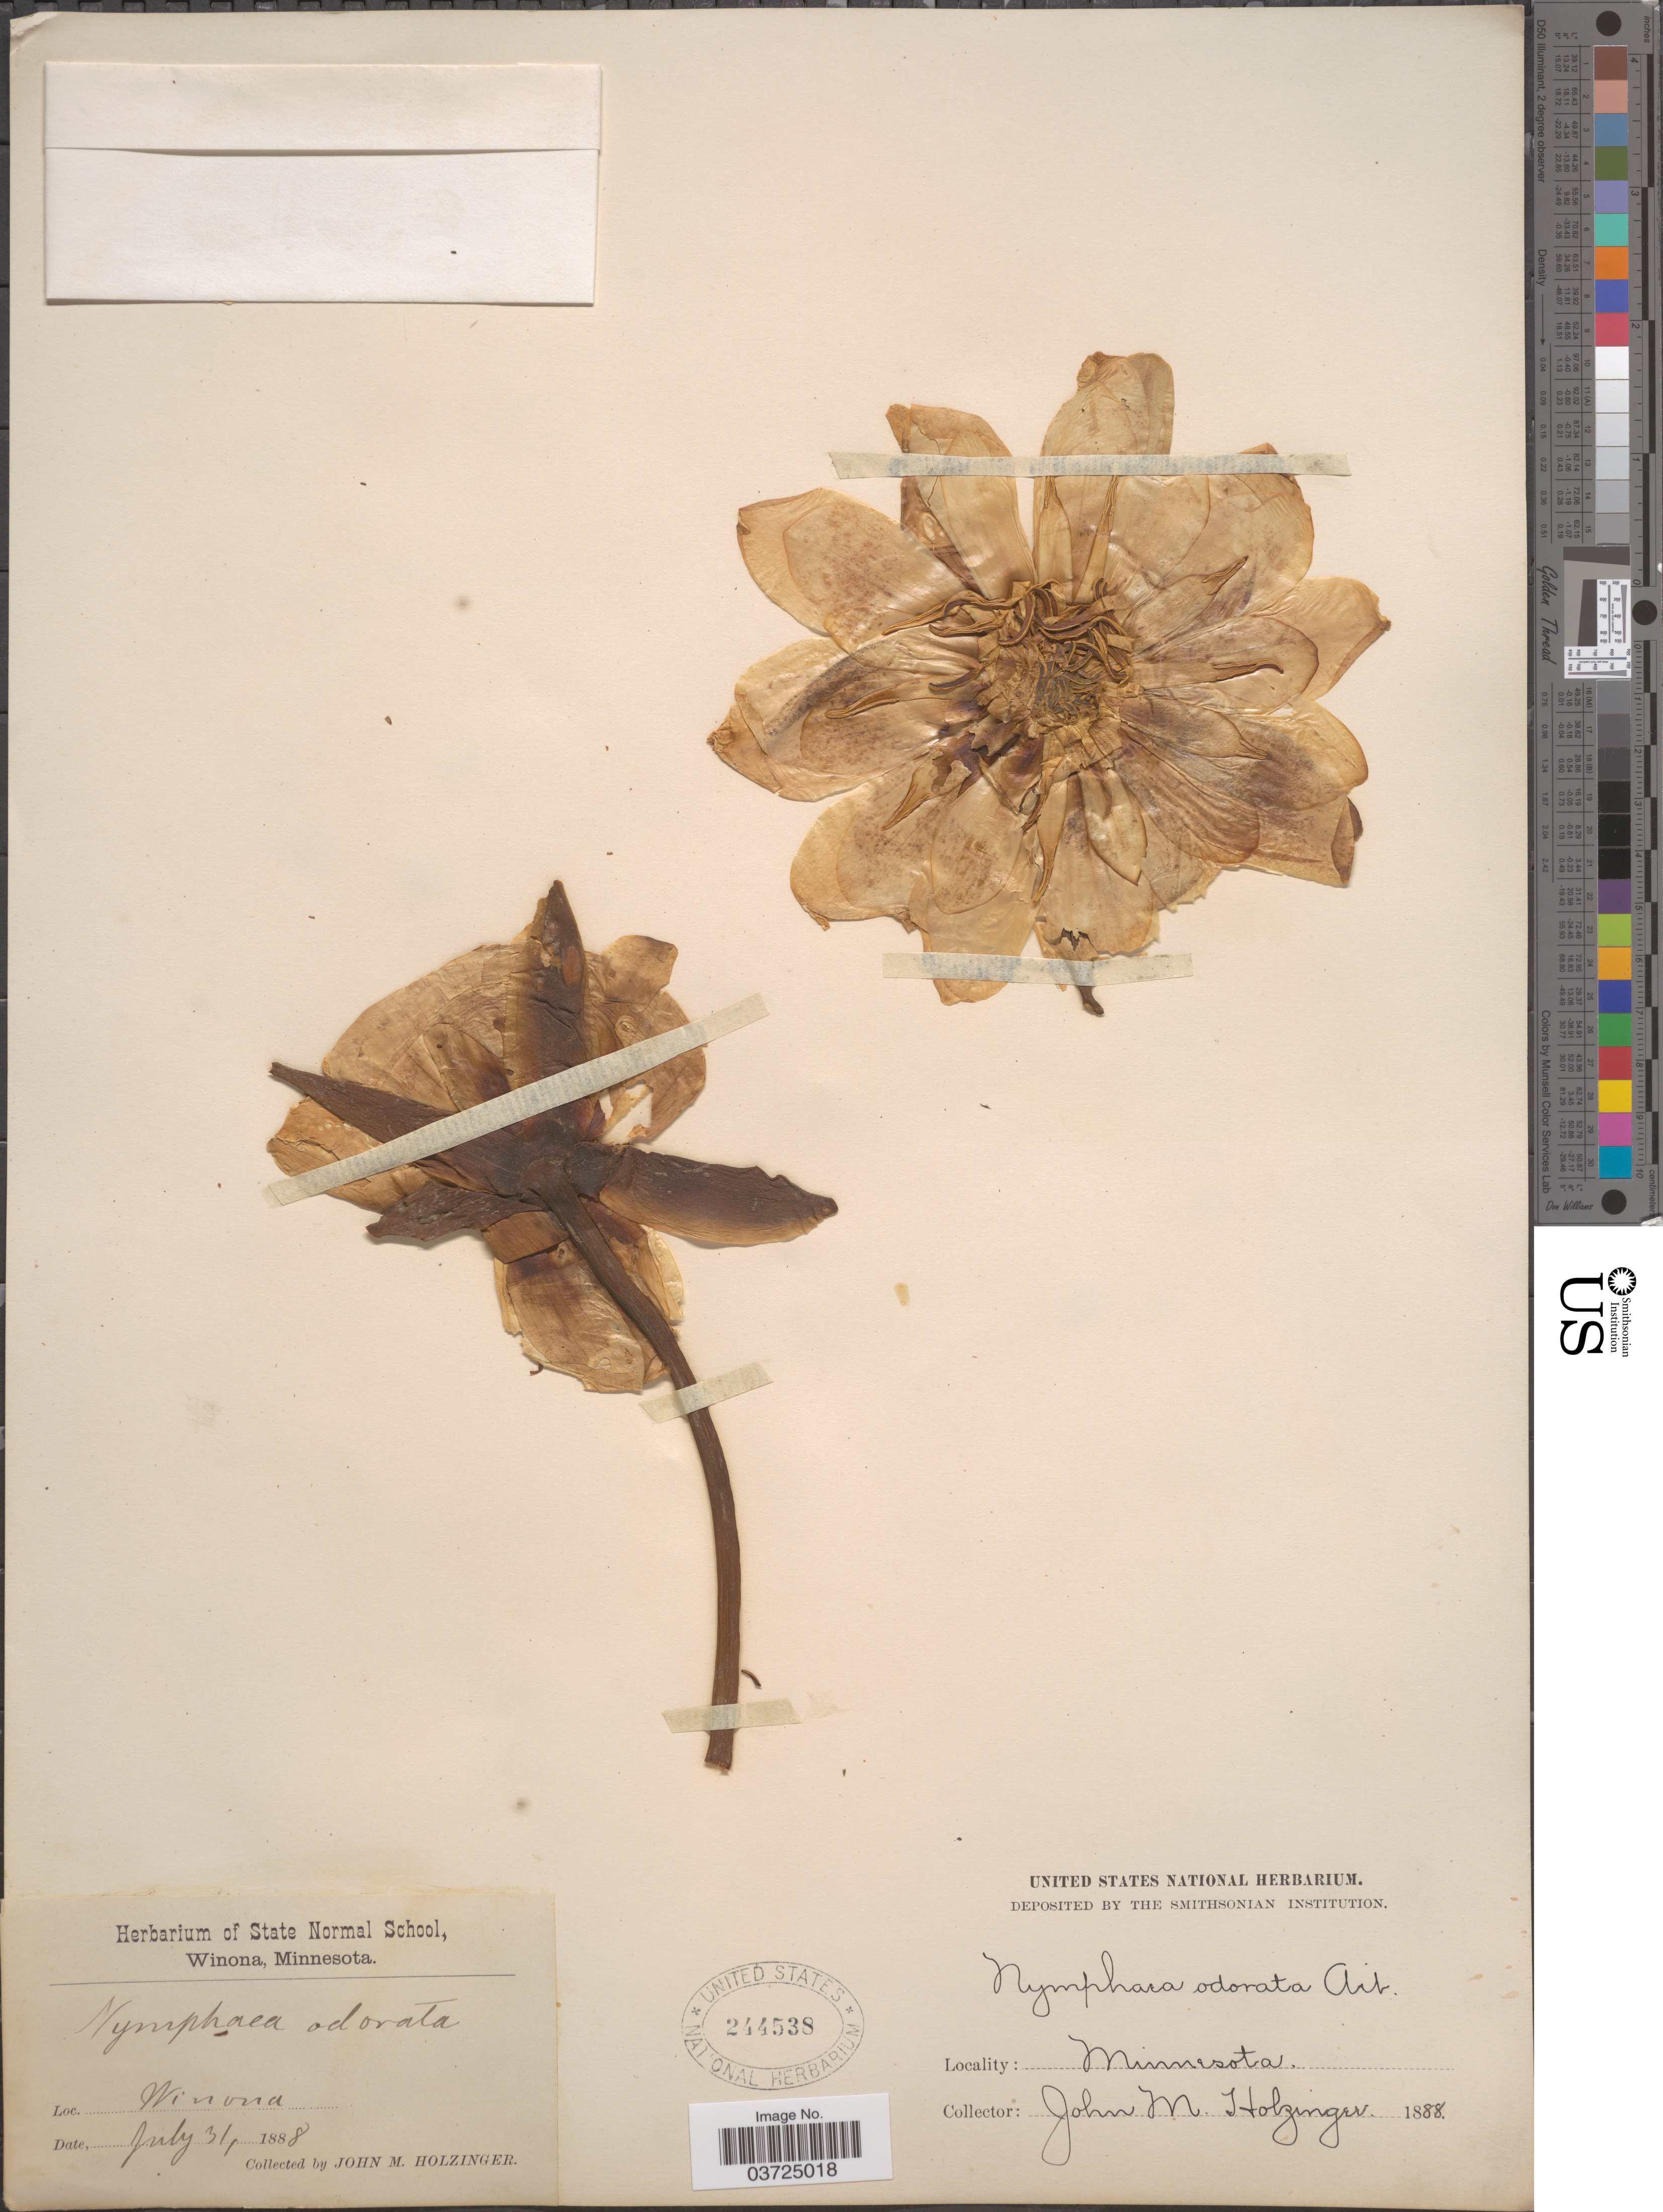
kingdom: Plantae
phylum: Tracheophyta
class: Magnoliopsida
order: Nymphaeales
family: Nymphaeaceae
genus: Nymphaea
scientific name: Nymphaea odorata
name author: Aiton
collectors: J. M. Holzinger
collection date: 1888-07-31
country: United States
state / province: Minnesota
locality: Winona.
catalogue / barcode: US 244538